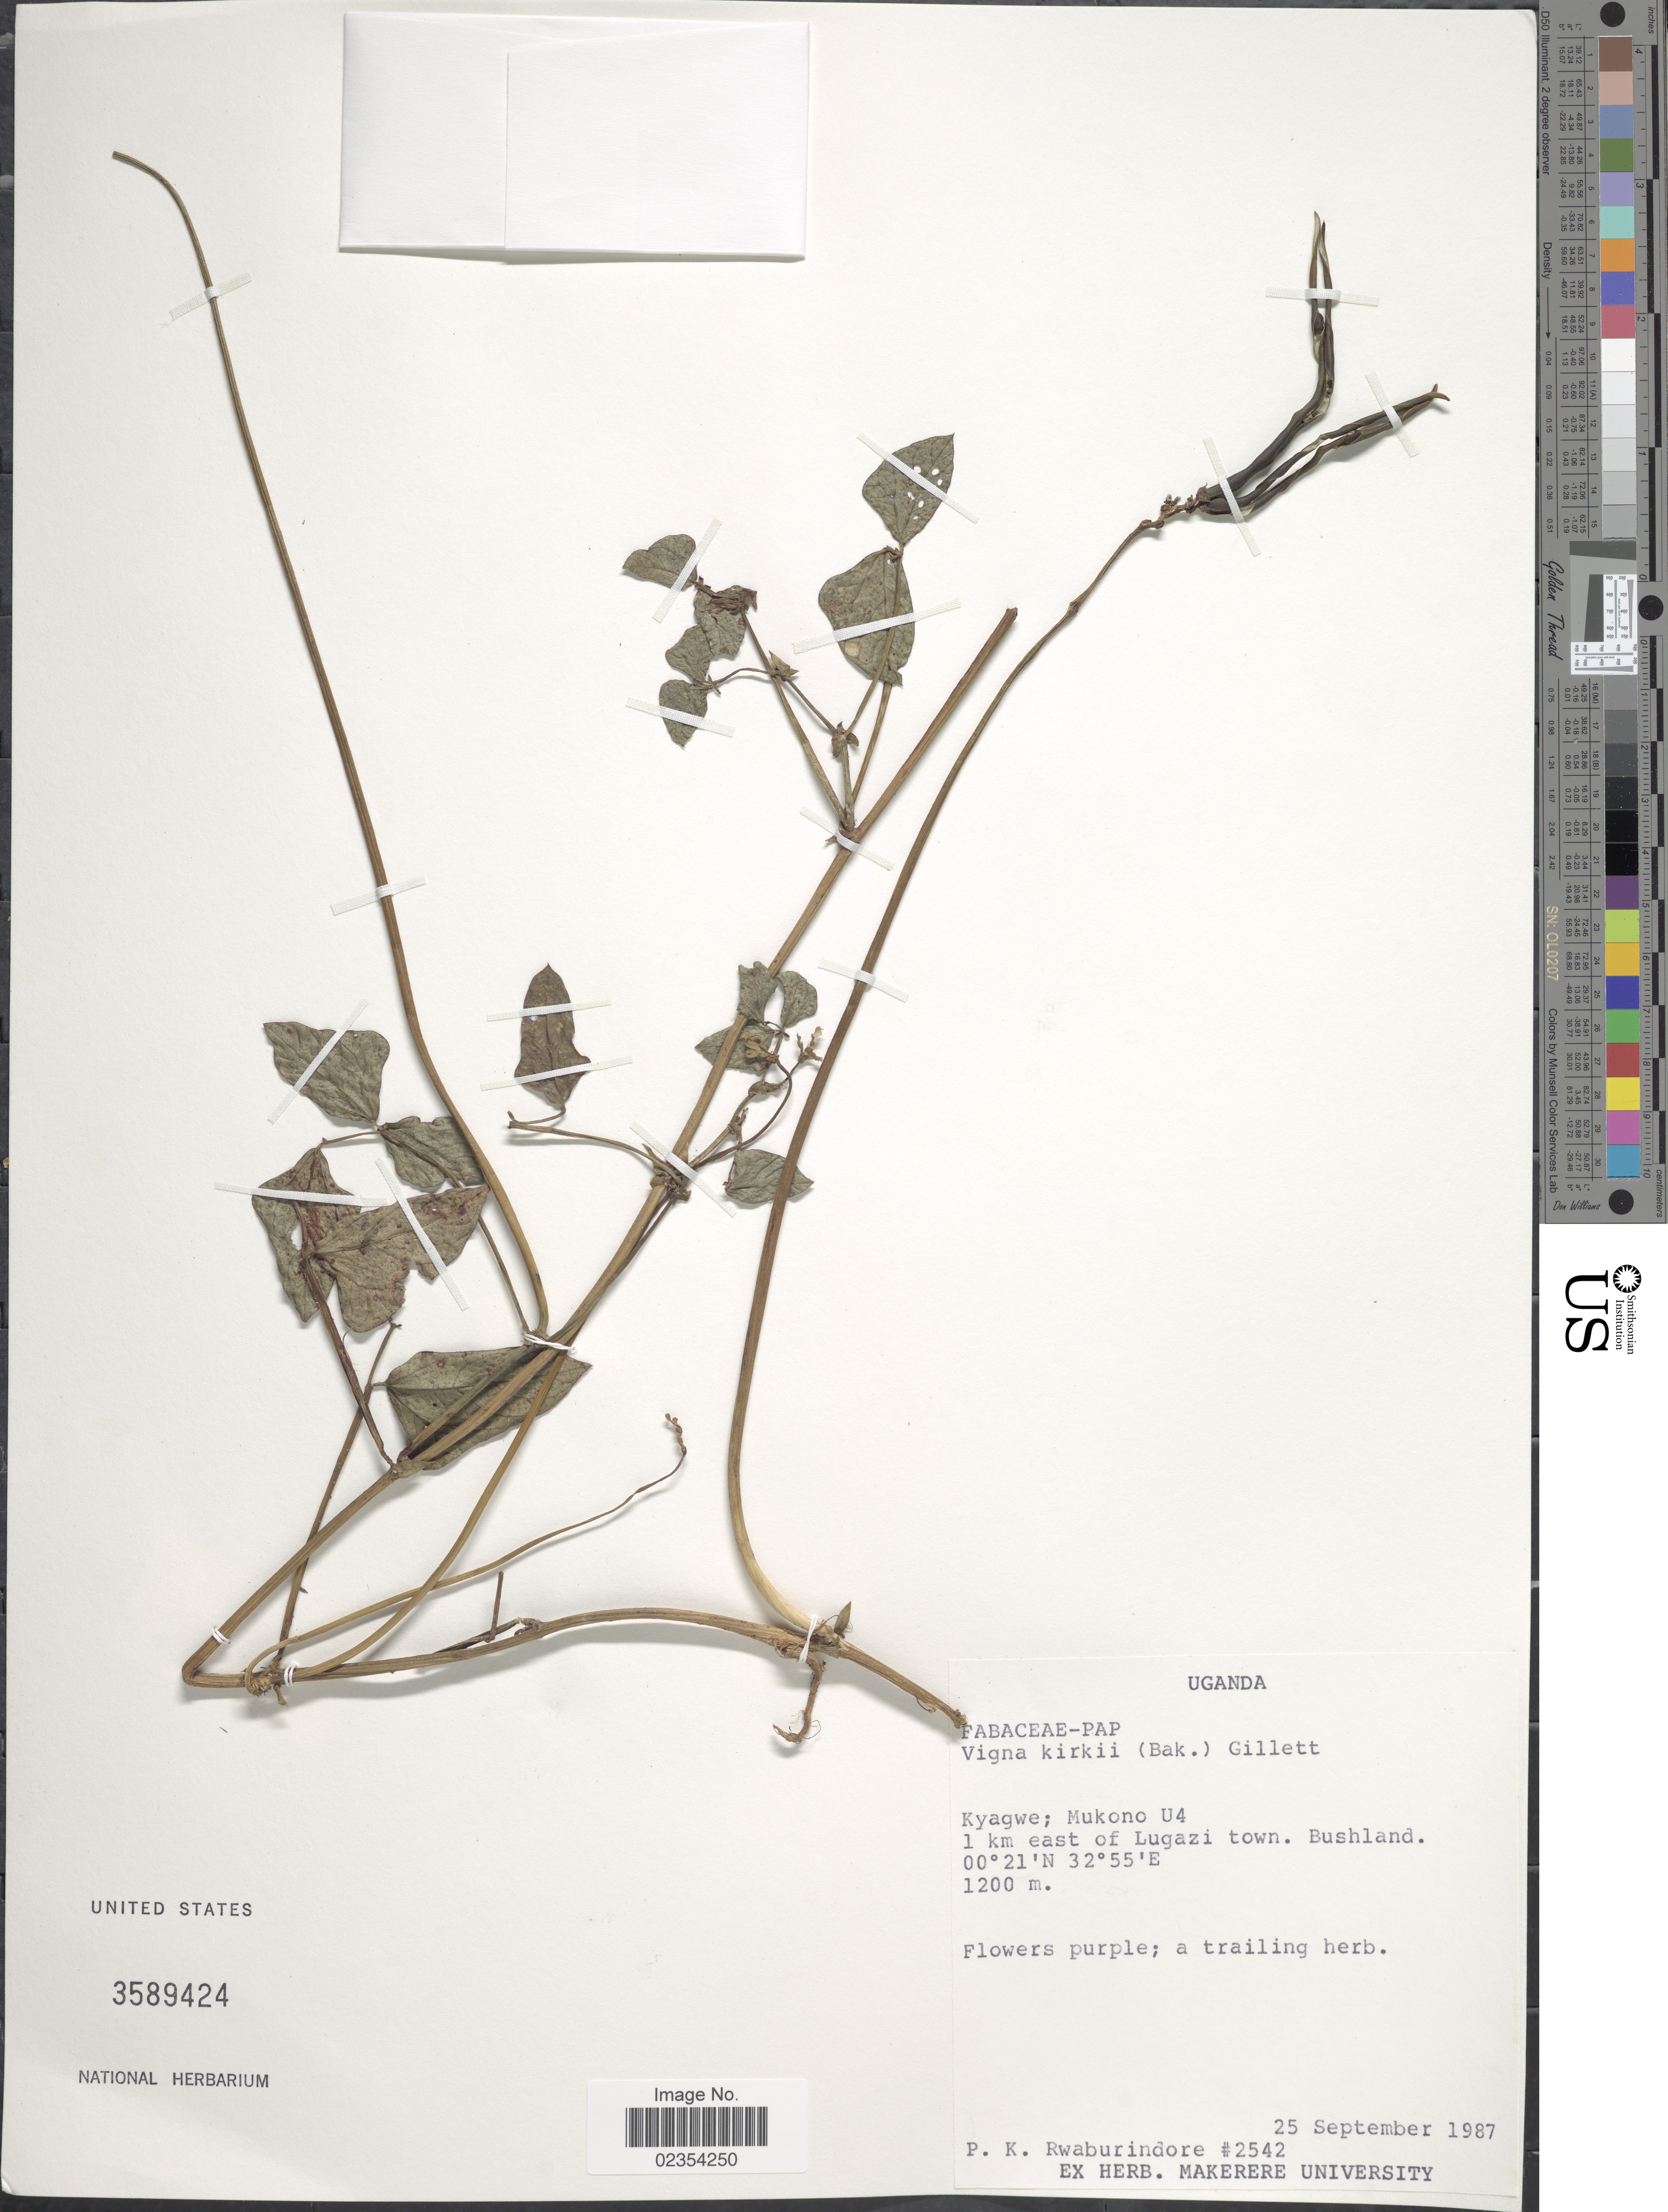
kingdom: Plantae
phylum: Tracheophyta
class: Magnoliopsida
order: Fabales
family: Fabaceae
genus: Vigna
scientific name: Vigna kirkii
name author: (Baker) J.B. Gillett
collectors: P. Rwaburindore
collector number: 2542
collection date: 1987-09-25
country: Uganda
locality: Kyagwe; Mukono U4, 1 km east of Lugazi town.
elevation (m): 1200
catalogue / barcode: US 3589424